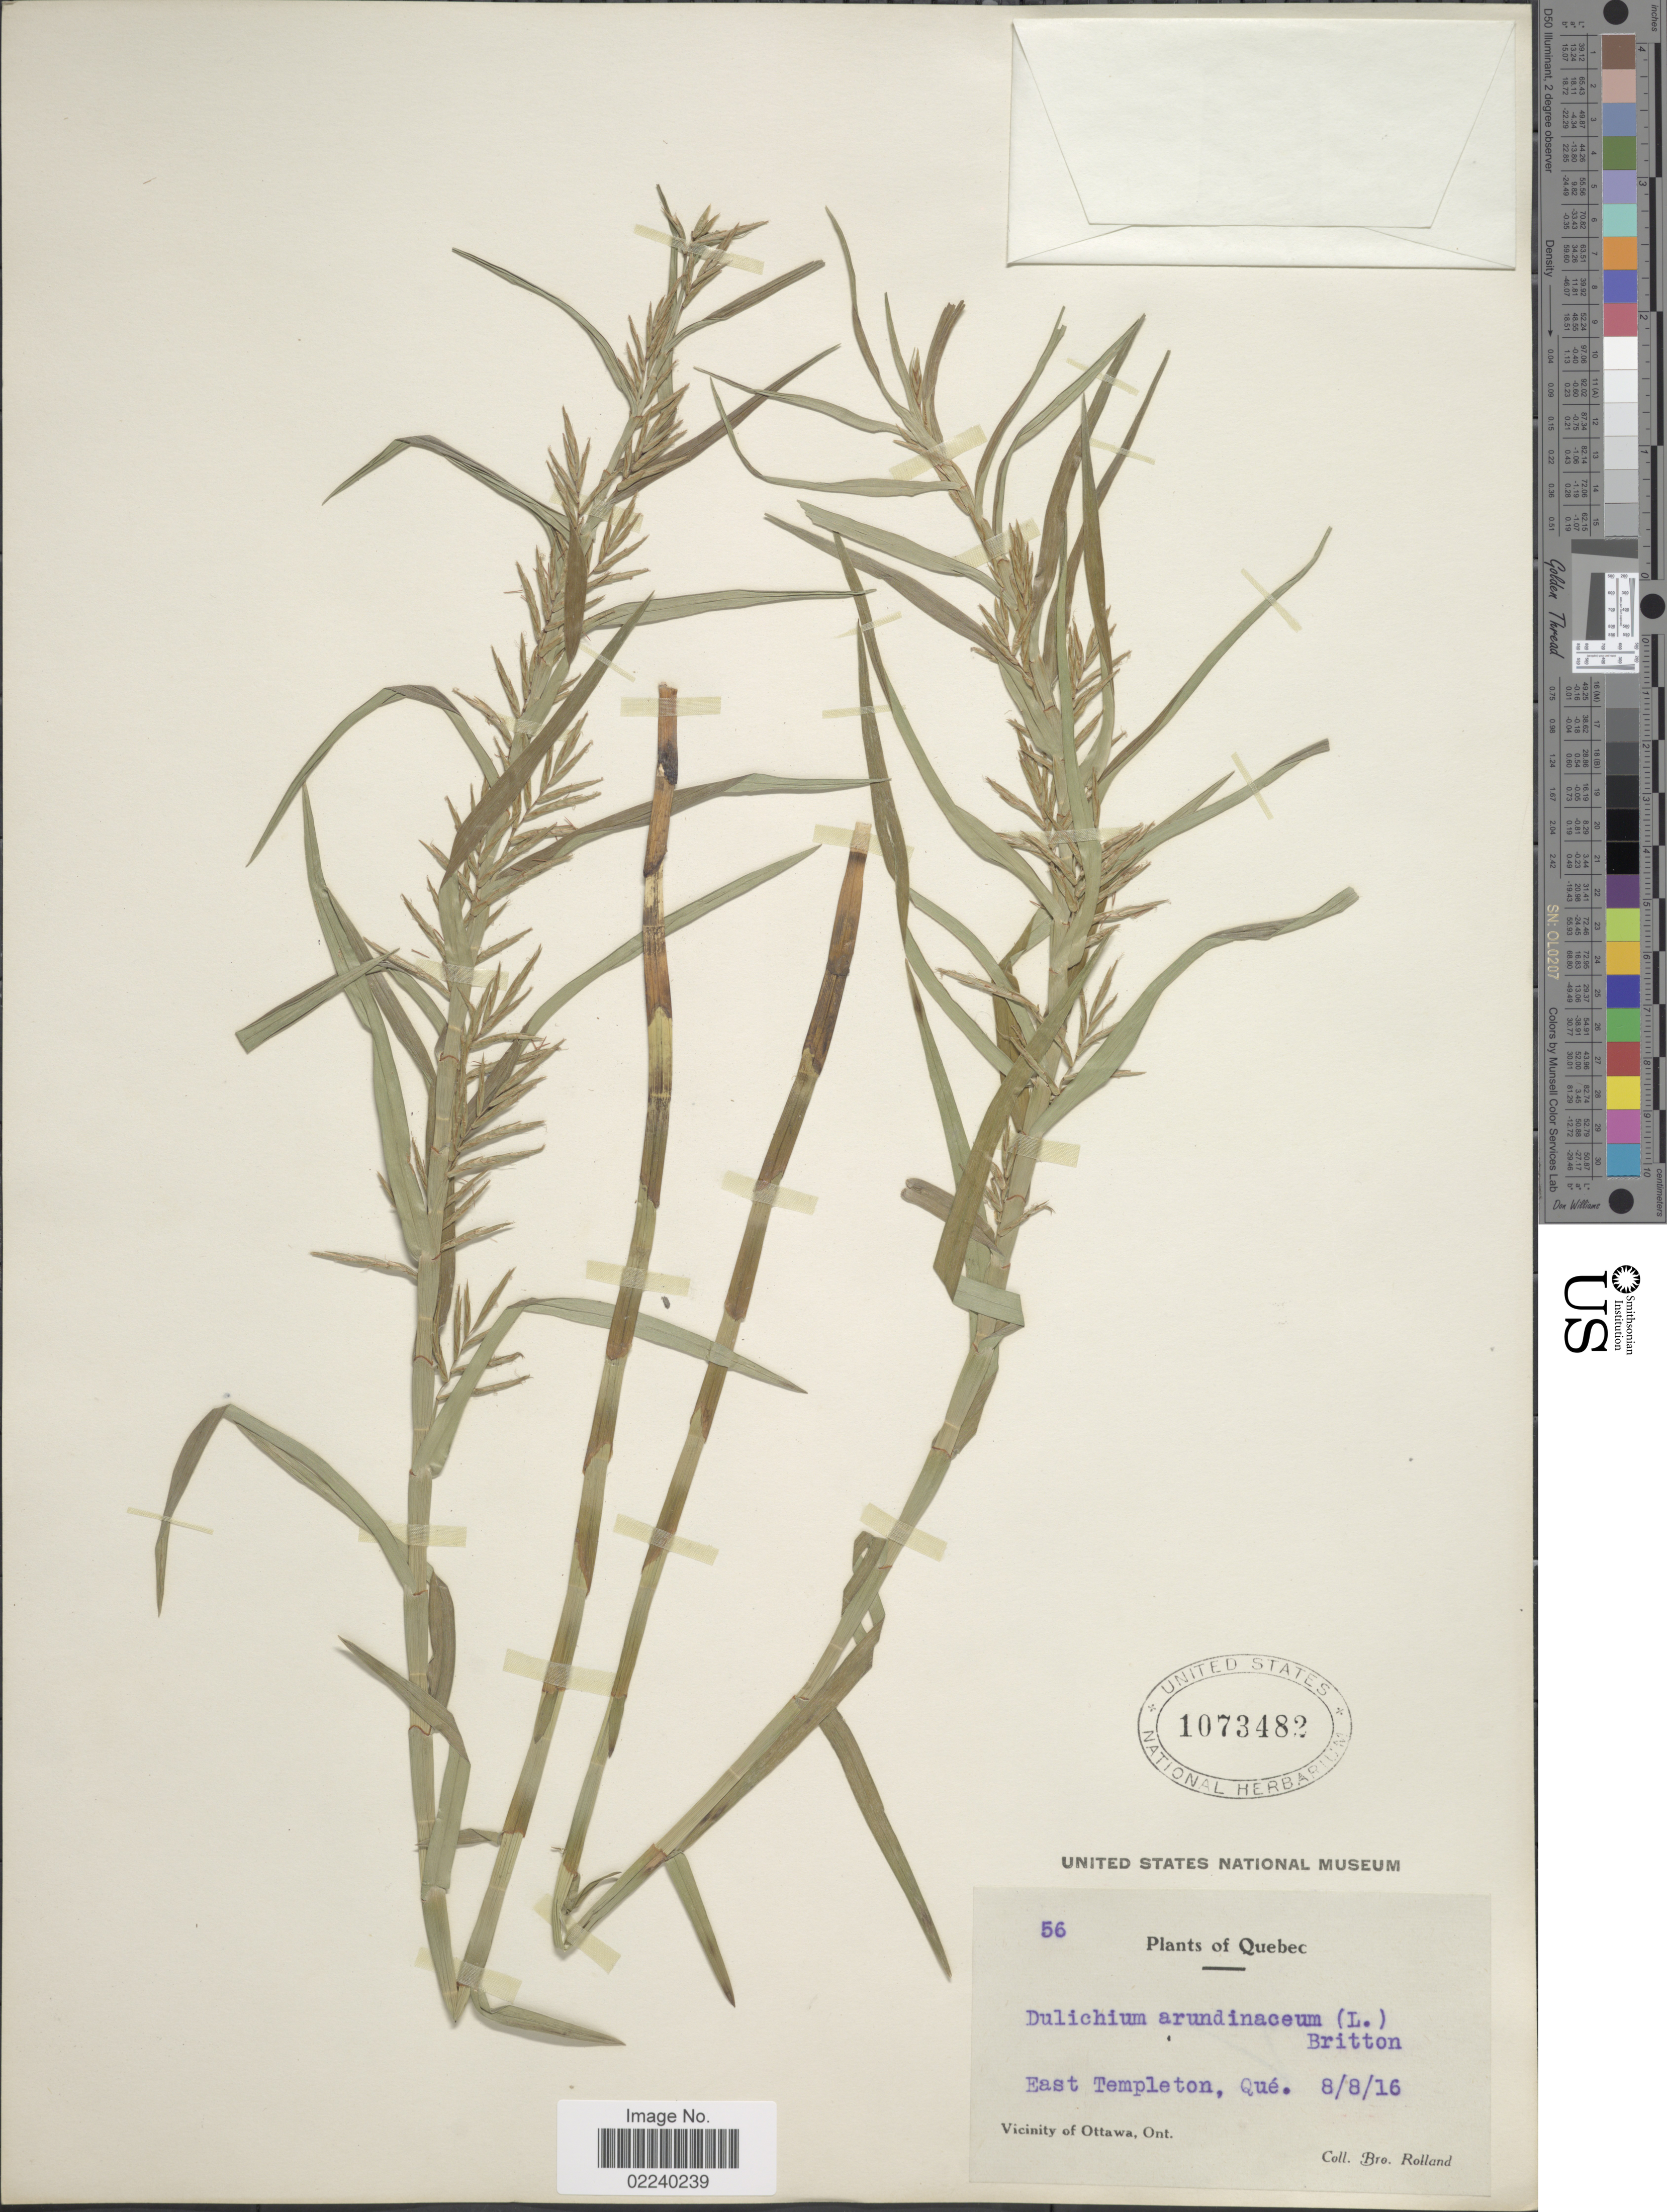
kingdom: Plantae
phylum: Tracheophyta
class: Liliopsida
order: Poales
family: Cyperaceae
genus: Dulichium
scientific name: Dulichium arundinaceum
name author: (L.) Britton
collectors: B. Rolland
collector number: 56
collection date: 1916-08-08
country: Canada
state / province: Quebec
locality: East Templeton, Vicinity of Ottawa, Ont.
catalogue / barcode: US 1073482